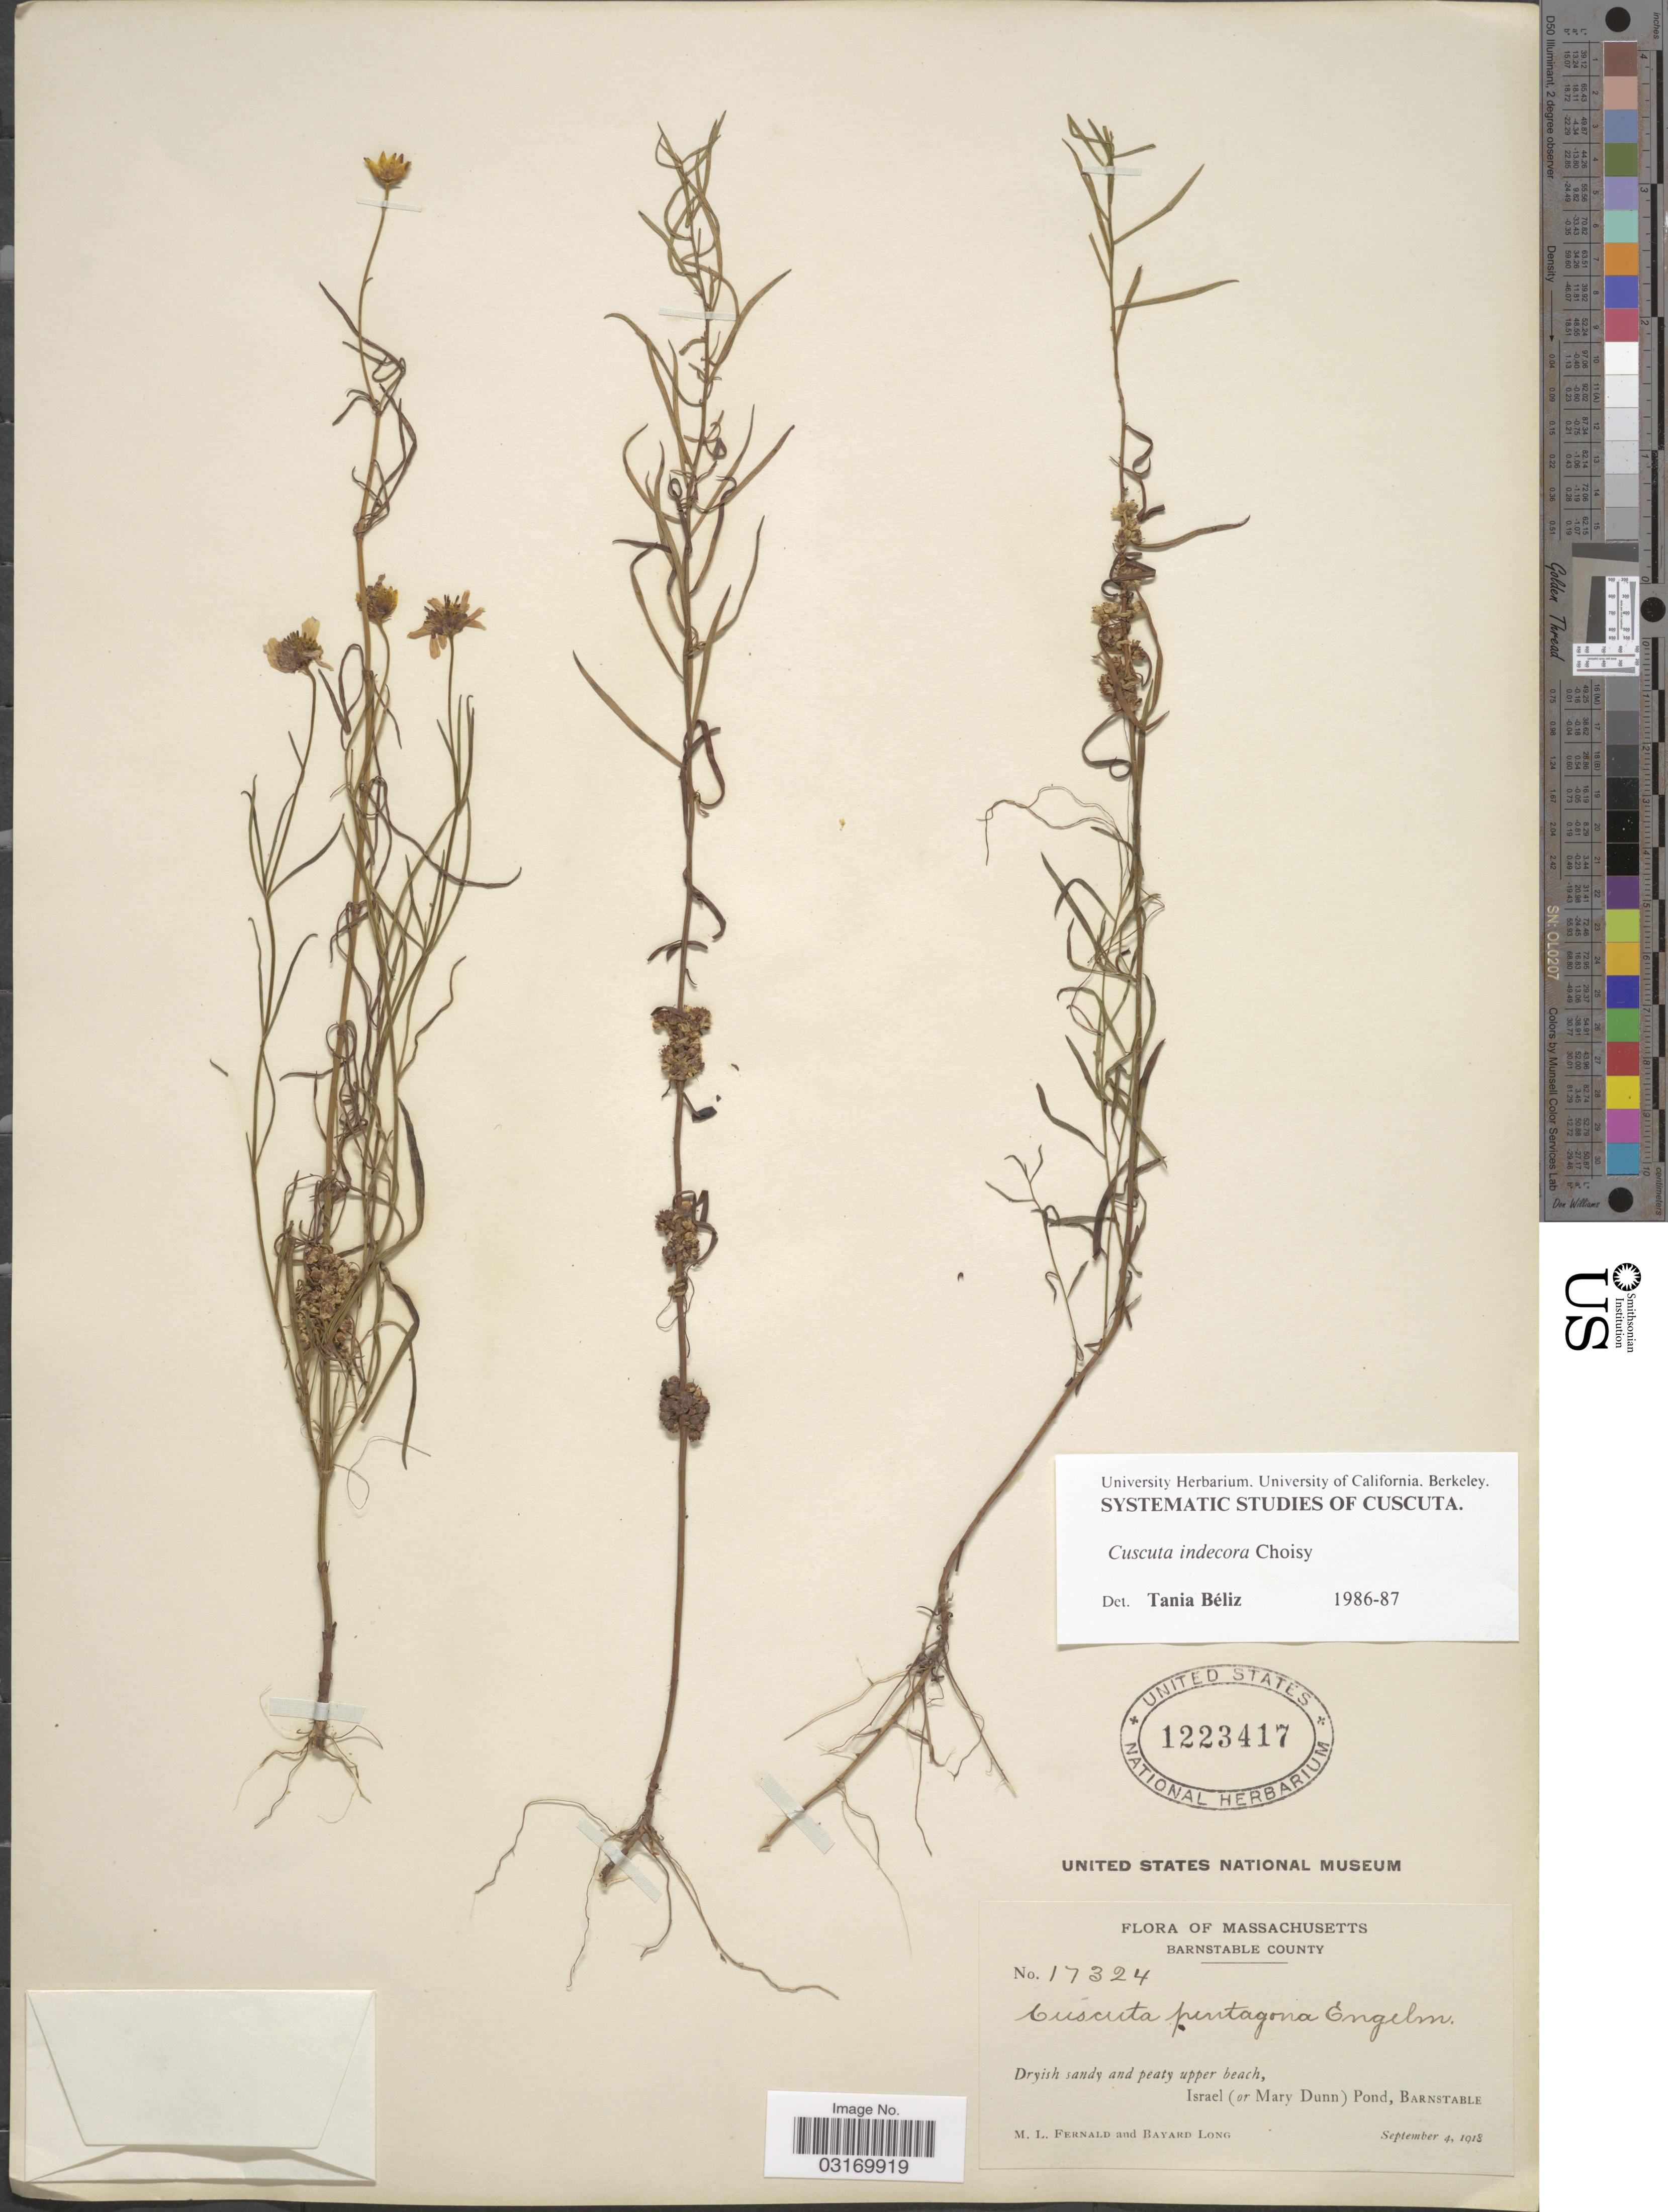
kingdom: Plantae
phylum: Tracheophyta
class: Magnoliopsida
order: Solanales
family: Convolvulaceae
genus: Cuscuta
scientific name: Cuscuta indecora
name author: Choisy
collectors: M. L. Fernald & B. Long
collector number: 17324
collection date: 1918-09-04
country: United States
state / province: Massachusetts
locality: Barnstable County. Dryish sandy and peaty upper beach, Israel (or Mary Dunn) Pond, Barnstable.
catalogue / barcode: US 1223417